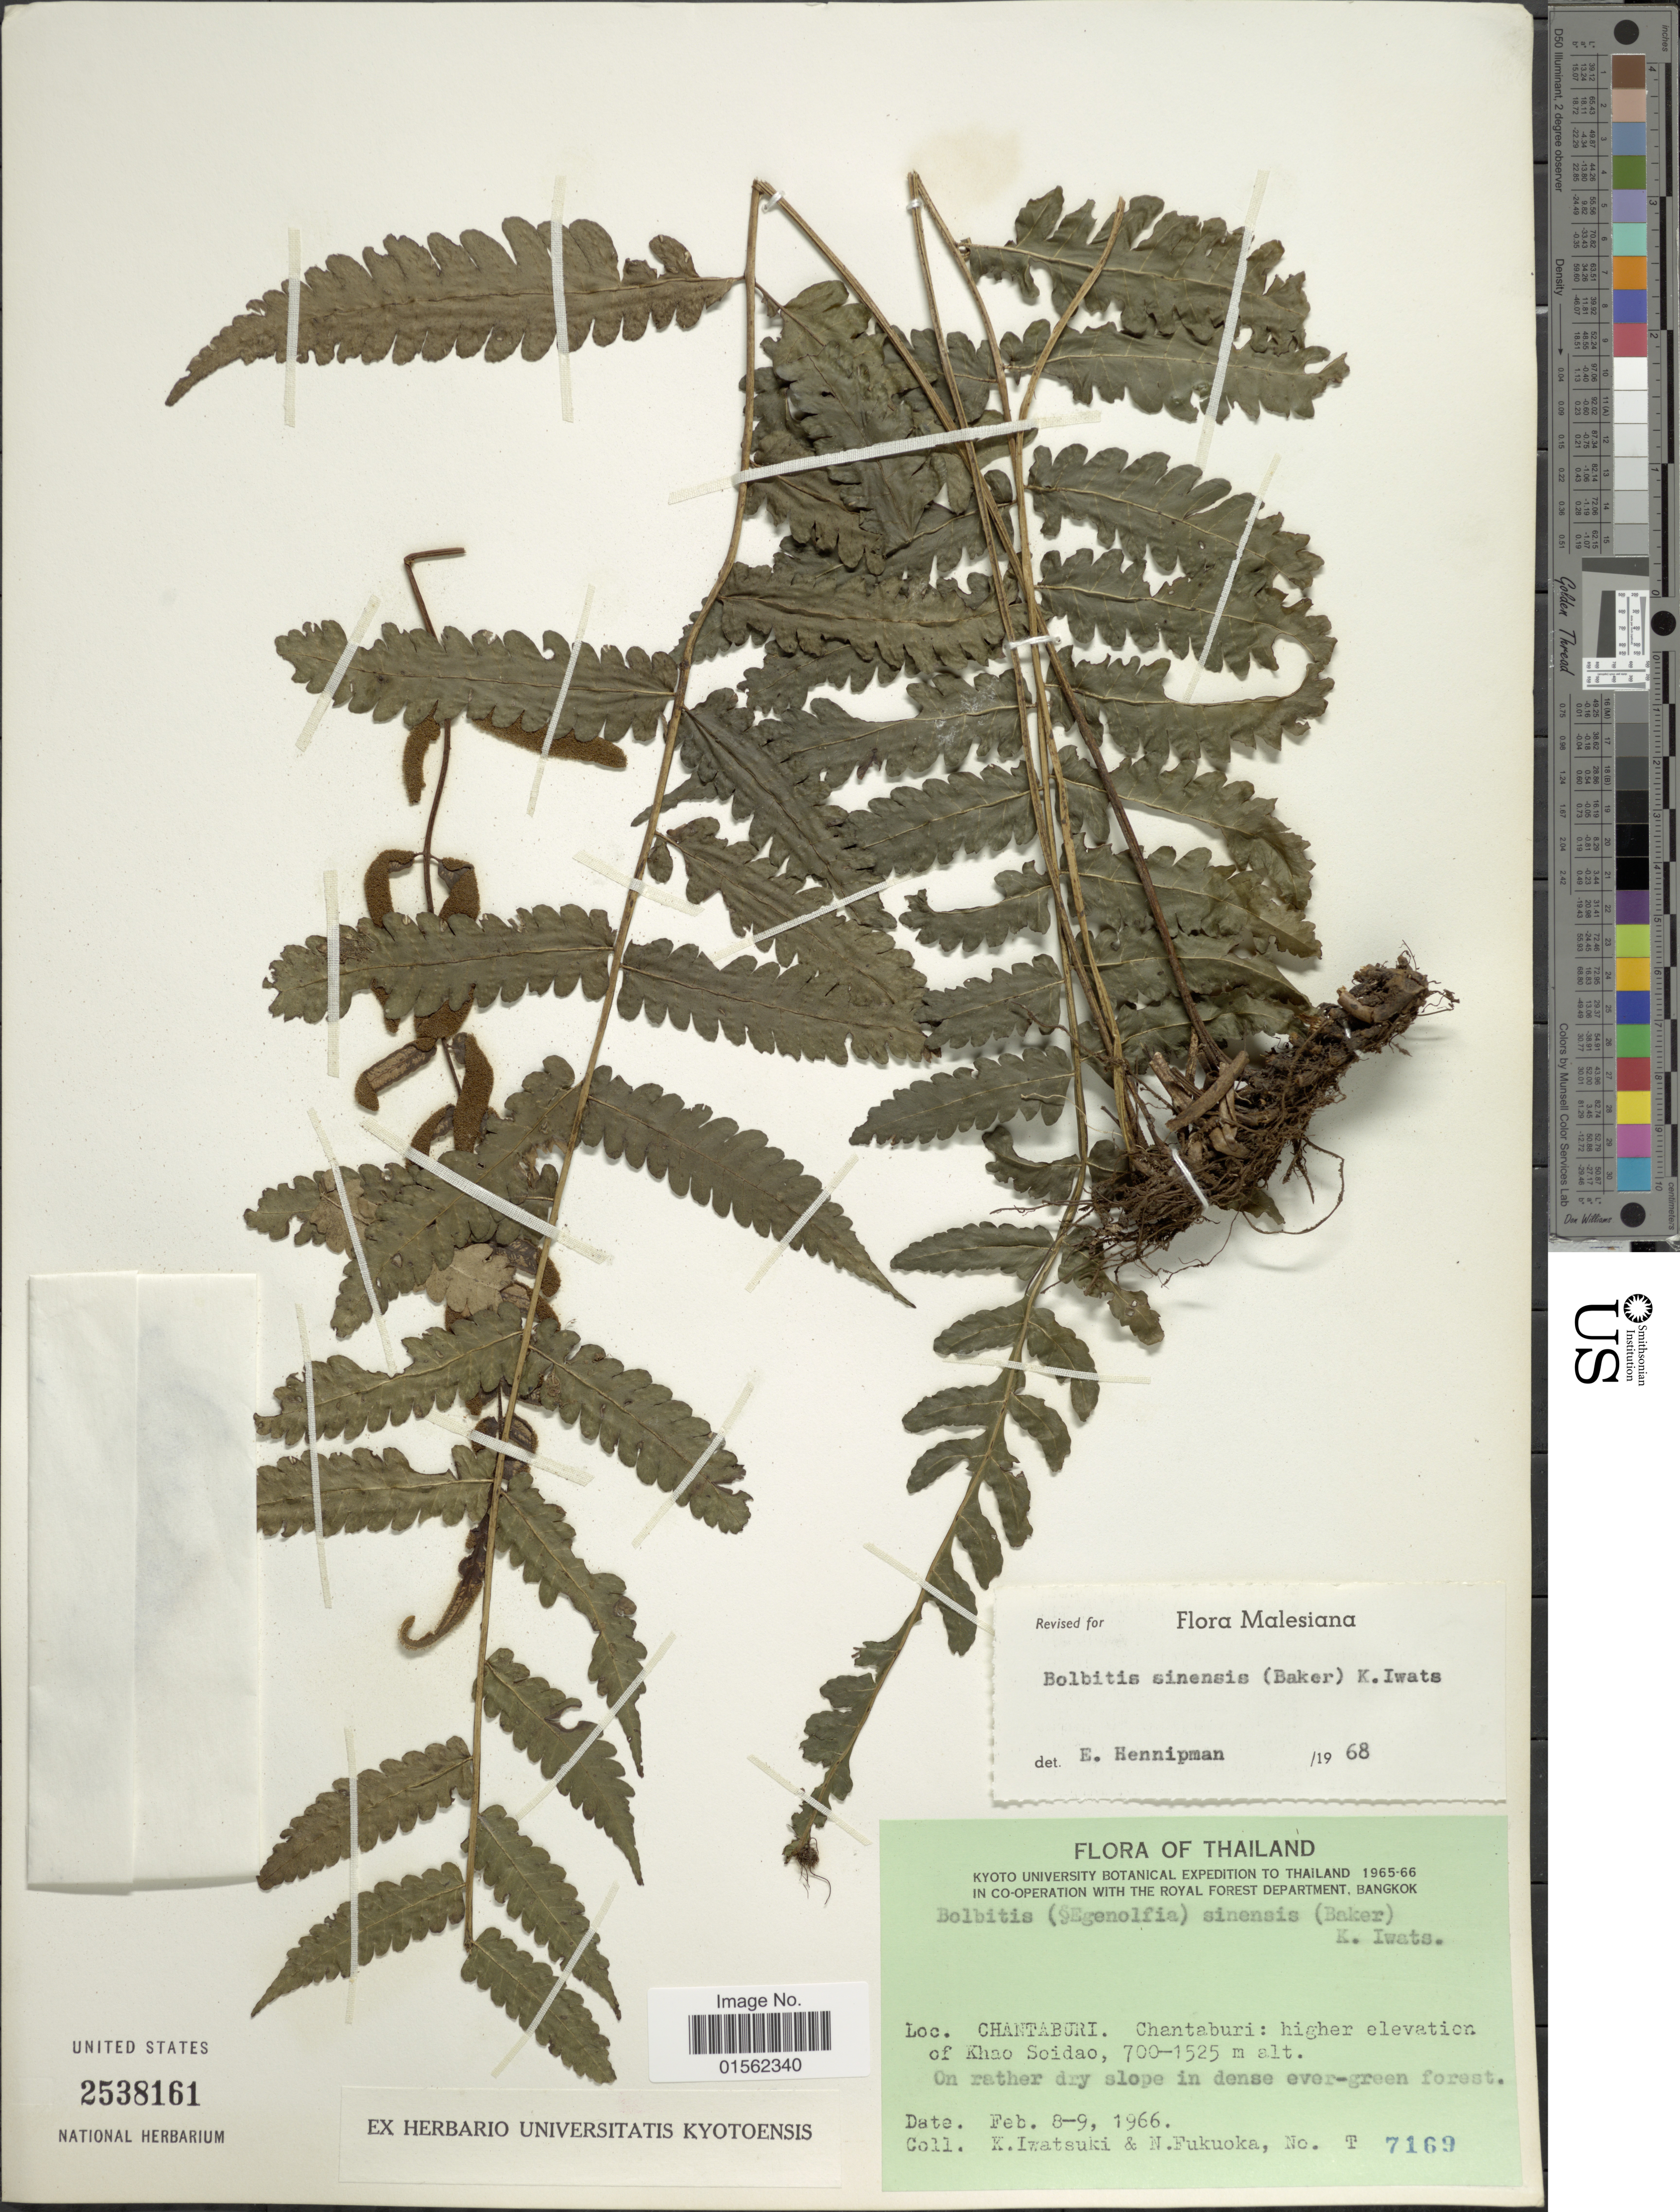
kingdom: Plantae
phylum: Tracheophyta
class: Polypodiopsida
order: Polypodiales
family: Dryopteridaceae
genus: Bolbitis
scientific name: Bolbitis sinensis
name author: (Baker) K. Iwats.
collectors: K. Iwatsuki & N. Fukuoka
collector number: T7169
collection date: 1966-02-08/1966-02-09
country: Thailand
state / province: Chanthaburi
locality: Chantaburi: higher elevation of Khao Soidao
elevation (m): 700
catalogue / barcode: US 2538161